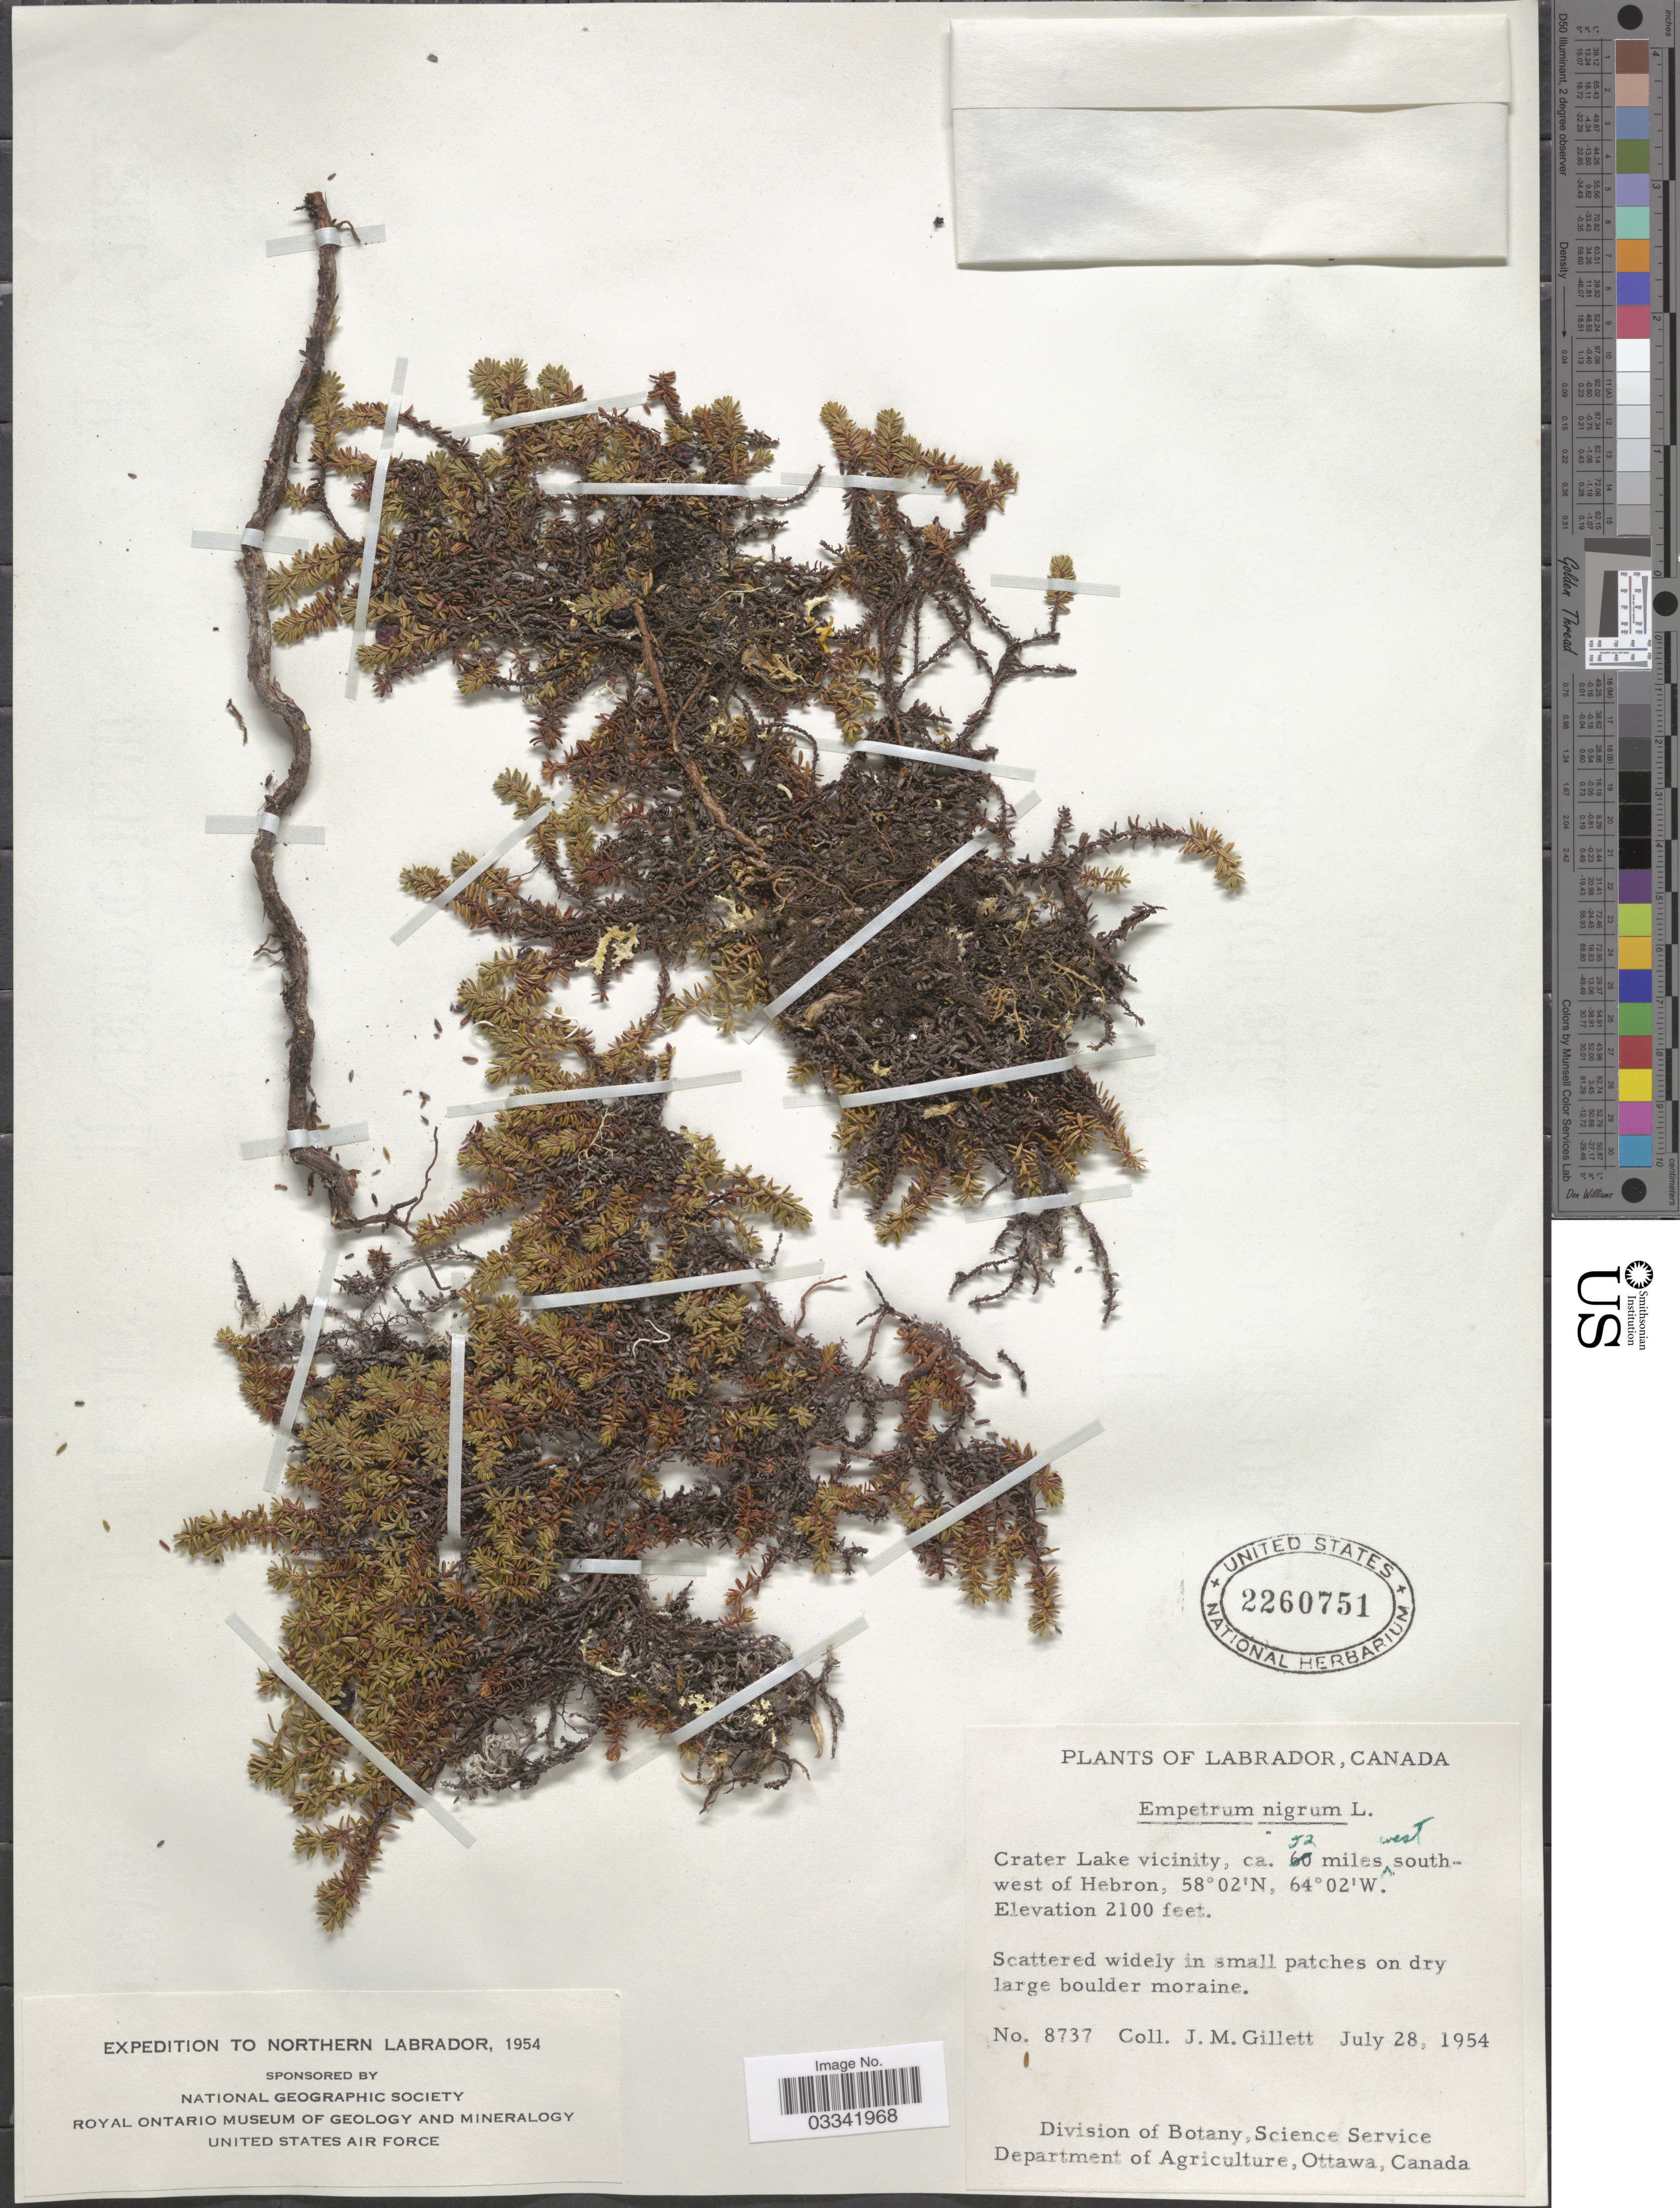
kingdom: Plantae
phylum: Tracheophyta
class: Magnoliopsida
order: Ericales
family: Ericaceae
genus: Empetrum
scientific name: Empetrum nigrum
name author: L.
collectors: J. M. Gillett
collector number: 8737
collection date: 1954-07-28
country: Canada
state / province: Newfoundland and Labrador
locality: Labrador, Crater Lake vicinity, ca. 52 miles west southwest of Hebron.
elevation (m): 640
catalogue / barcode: US 2260751